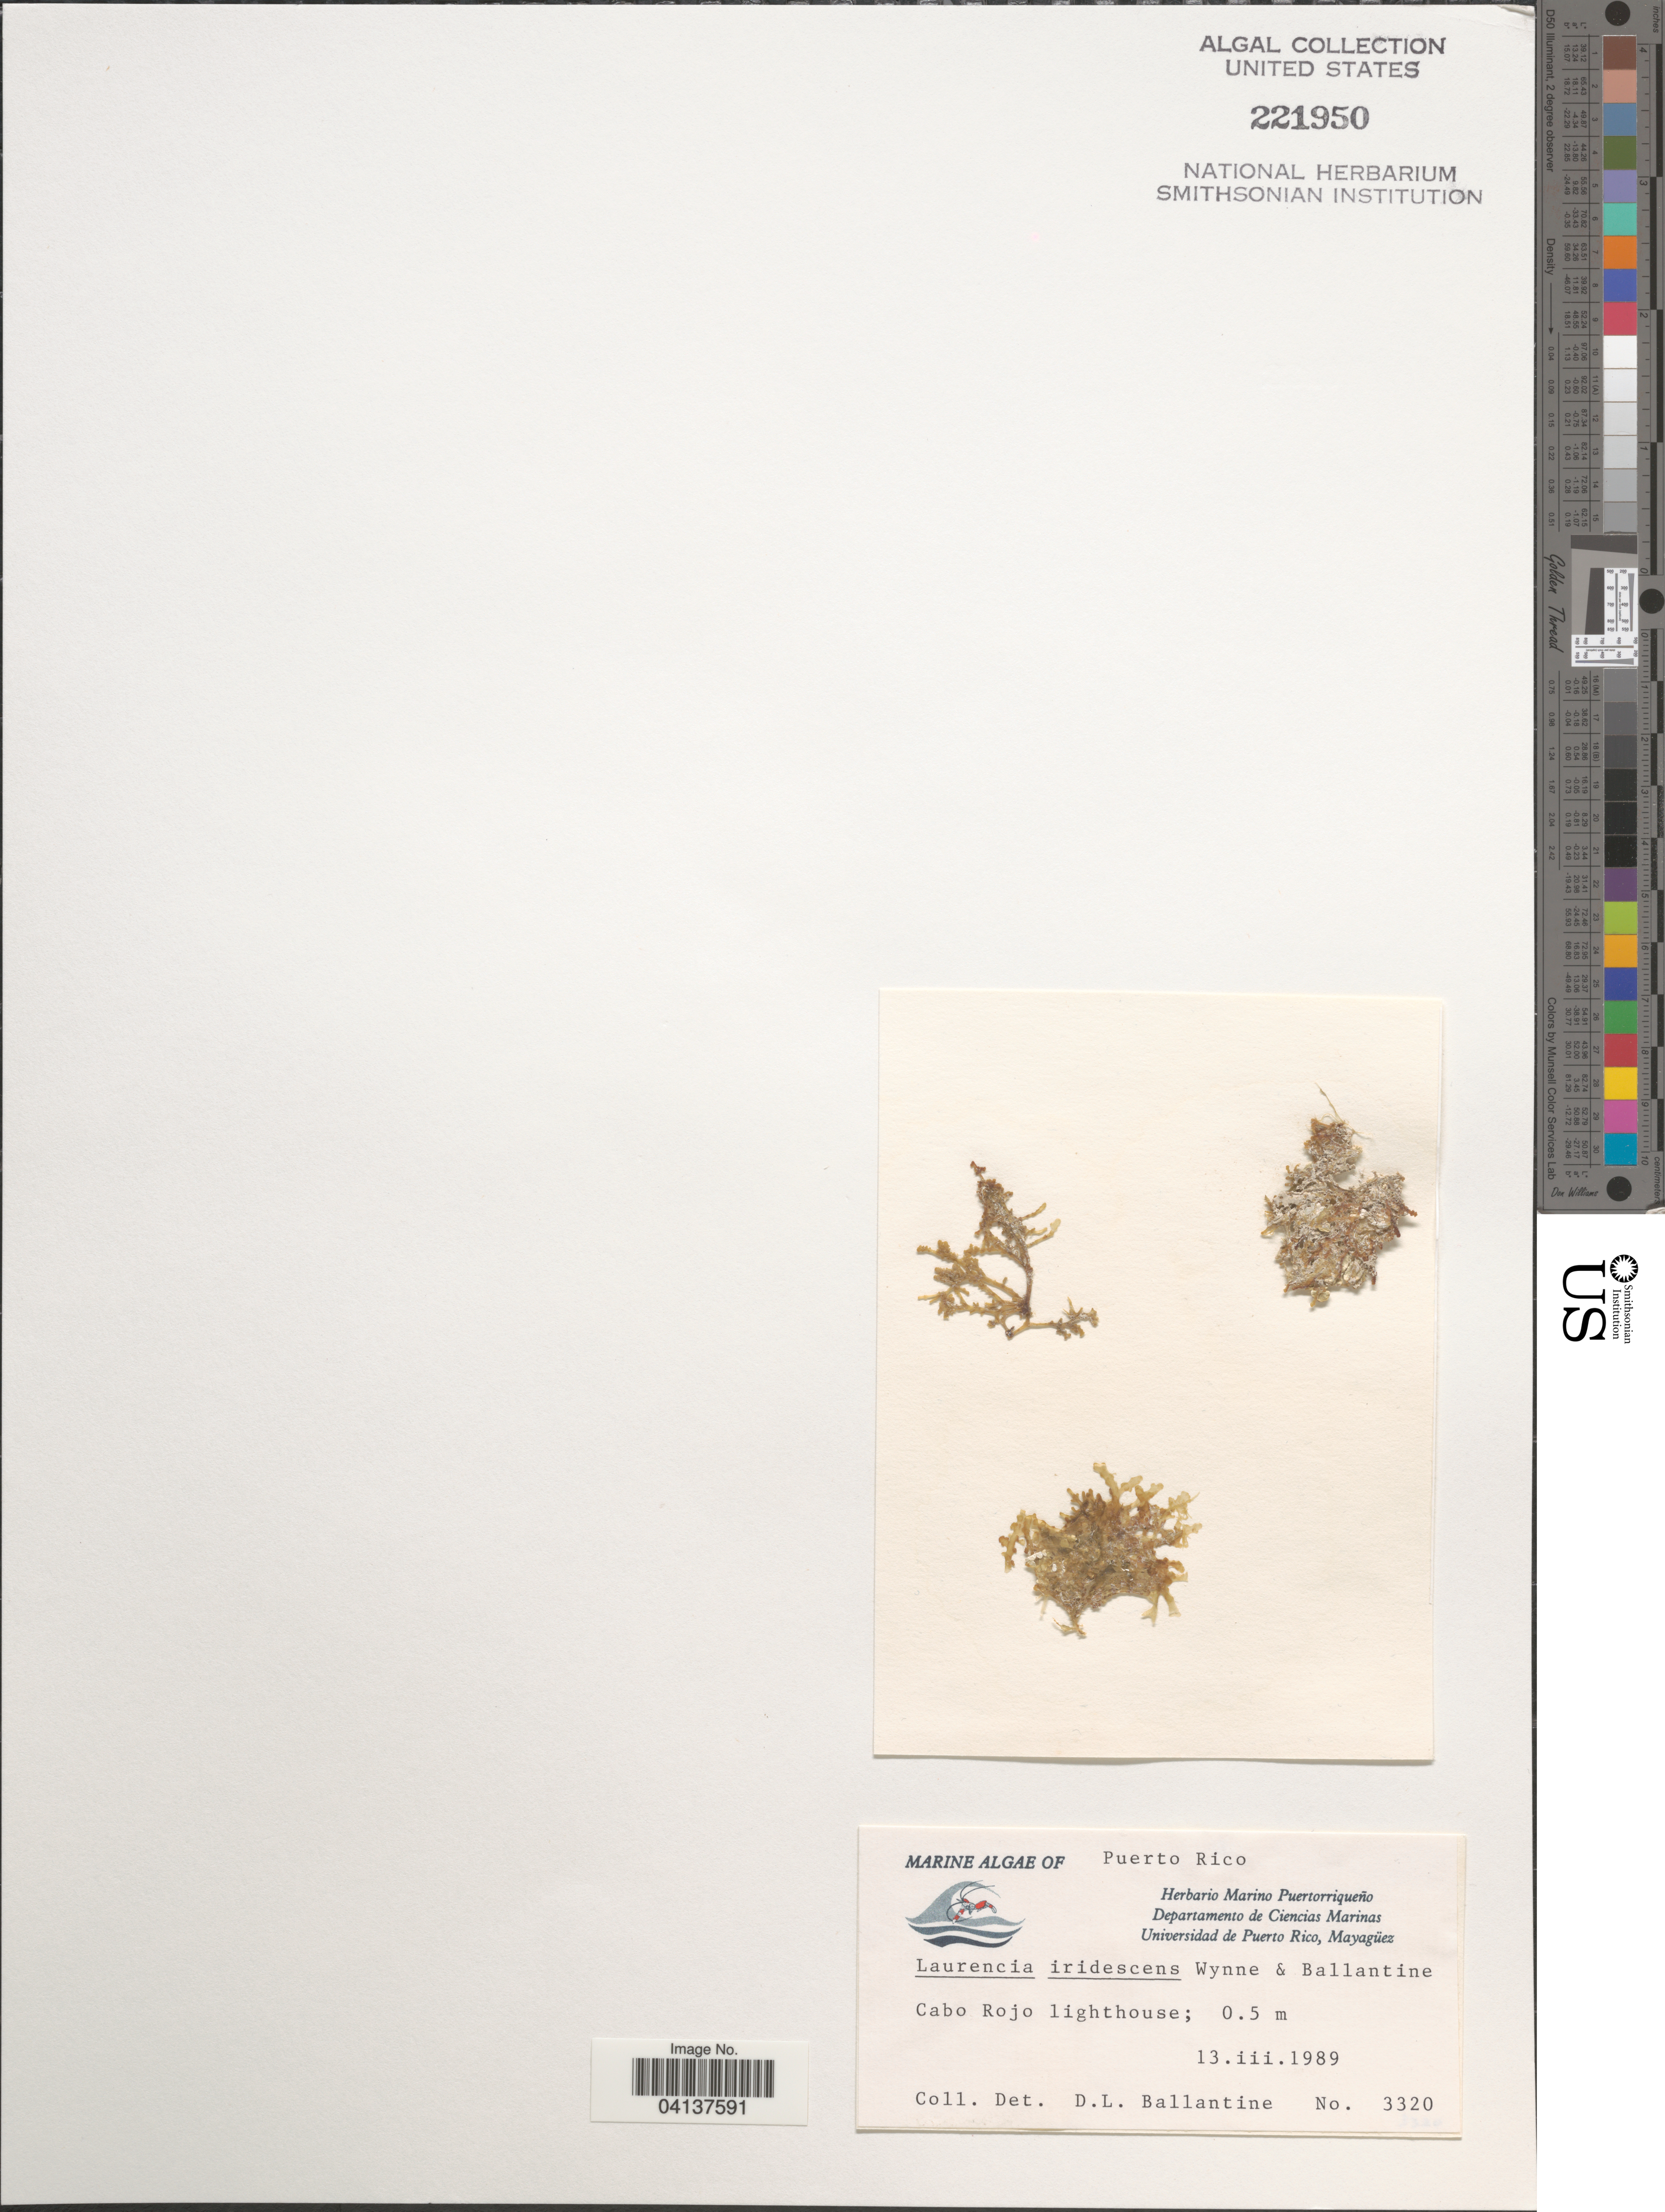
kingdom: Plantae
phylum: Rhodophyta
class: Florideophyceae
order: Ceramiales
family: Rhodomelaceae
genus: Yuzurua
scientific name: Yuzurua iridescens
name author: (M.J. Wynne & D.L.Ballantine) Sentíes & M.J. Wynne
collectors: D.L. Ballantine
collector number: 3320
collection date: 1989-03-13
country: Puerto Rico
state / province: Çabo Rojo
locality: Cabo Rojo lighthouse.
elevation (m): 0.5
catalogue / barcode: US 221950